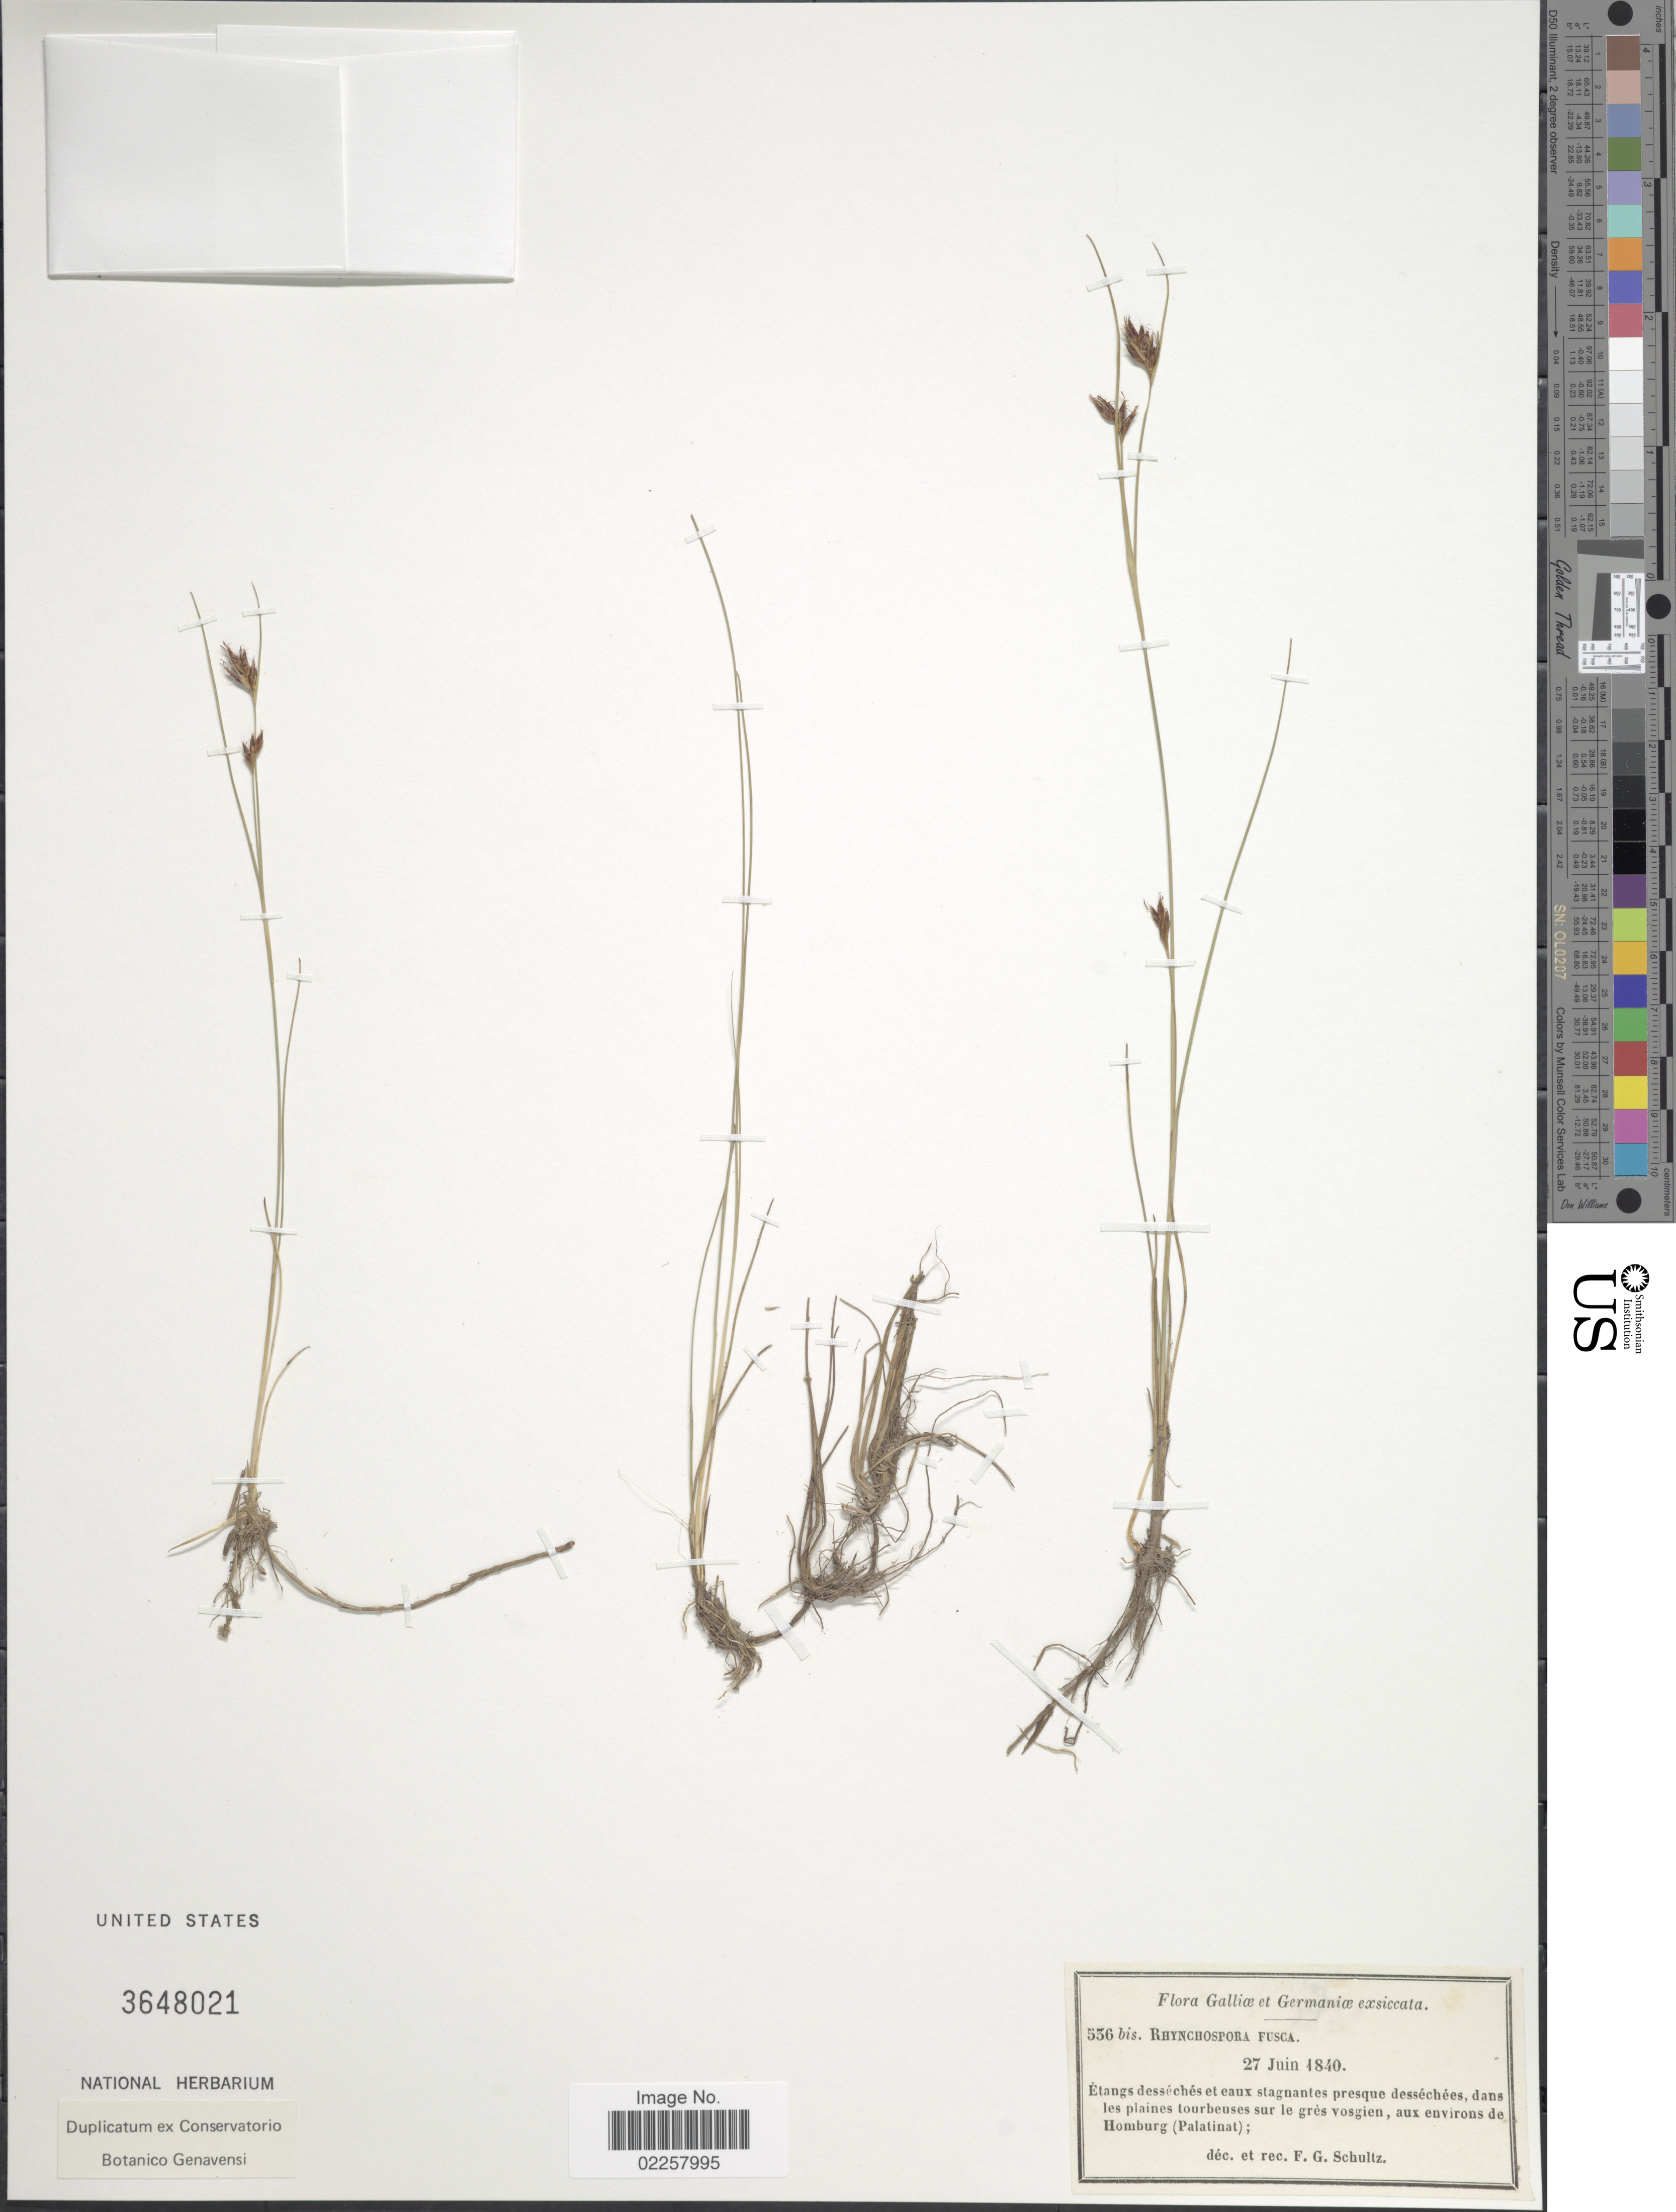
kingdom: Plantae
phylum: Tracheophyta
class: Liliopsida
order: Poales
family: Cyperaceae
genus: Rhynchospora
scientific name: Rhynchospora fusca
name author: (L.) W.T. Aiton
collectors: F. Schultz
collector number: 556 bis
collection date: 1840-06-27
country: Germany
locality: Etangs desseches et eaux stagnantes presque dessechees, dans les plains tourbeuses sur le gres vosgien, aux environs de Homburg (Palatinat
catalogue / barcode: US 3648021